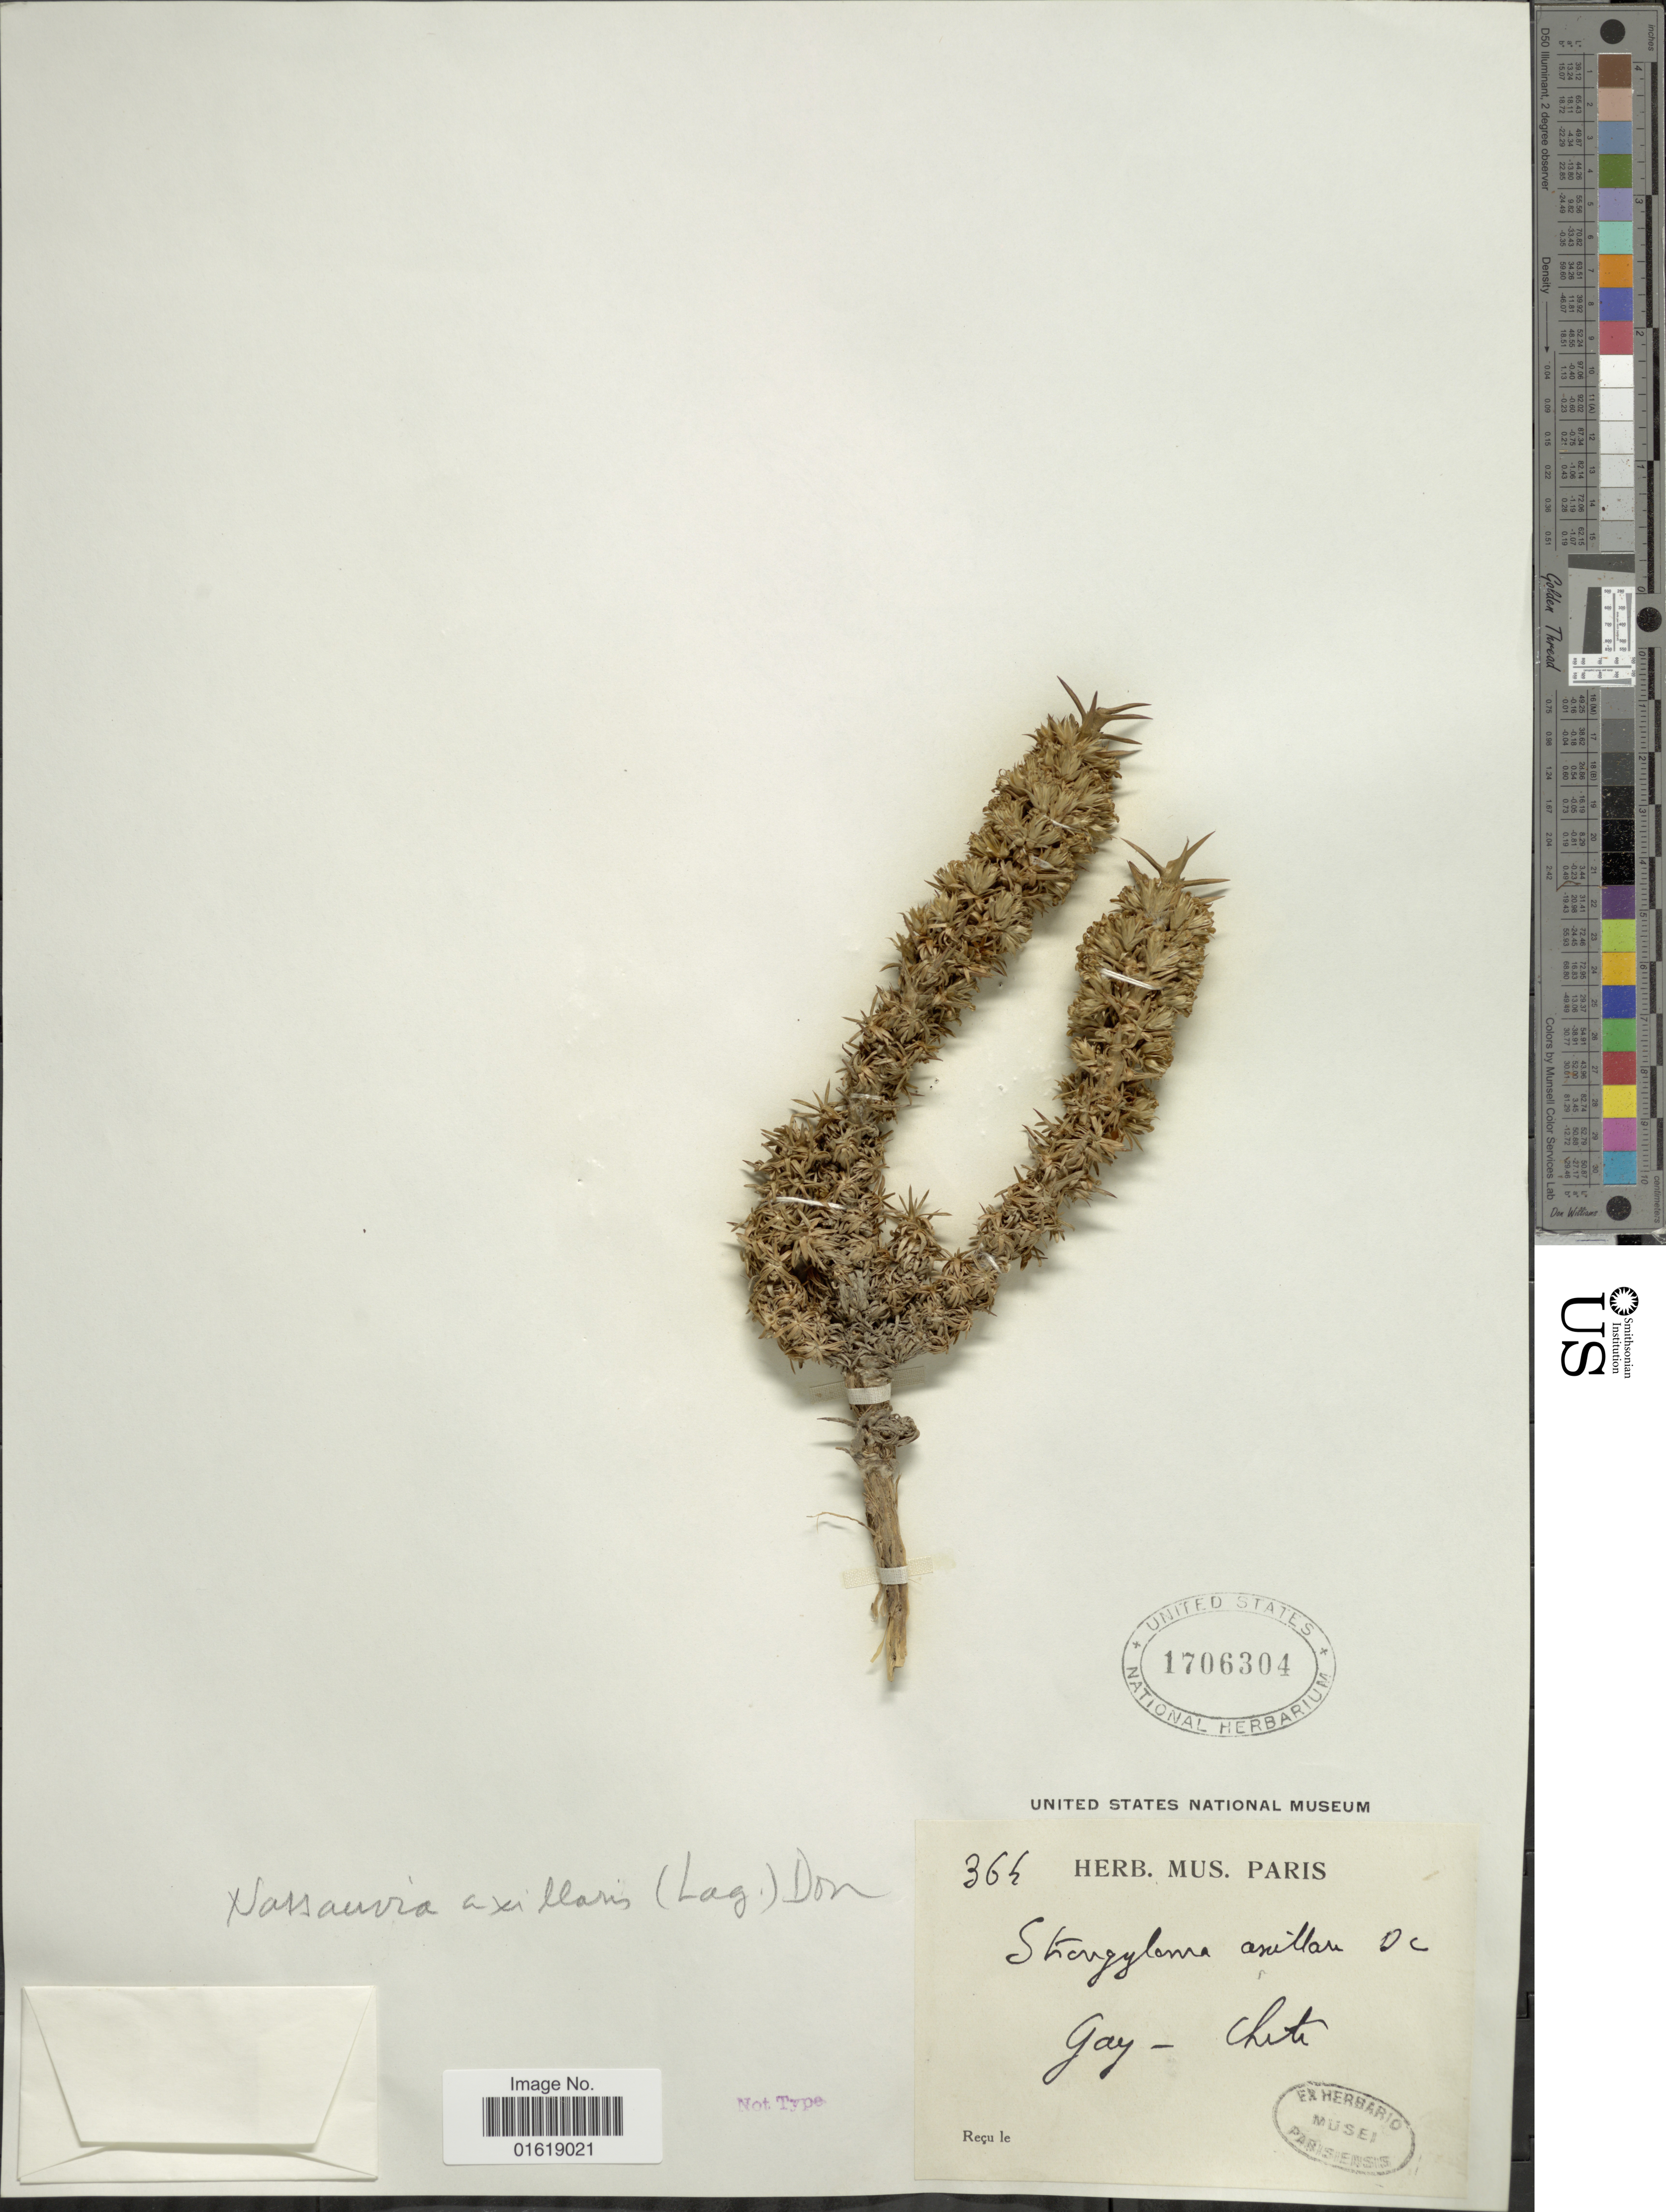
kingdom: Plantae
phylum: Tracheophyta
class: Magnoliopsida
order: Asterales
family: Asteraceae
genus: Nassauvia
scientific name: Nassauvia axillaris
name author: D. Don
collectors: ex herb. Mus. Paris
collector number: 36h*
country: Chile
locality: Goy [interpreted]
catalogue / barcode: US 1706304